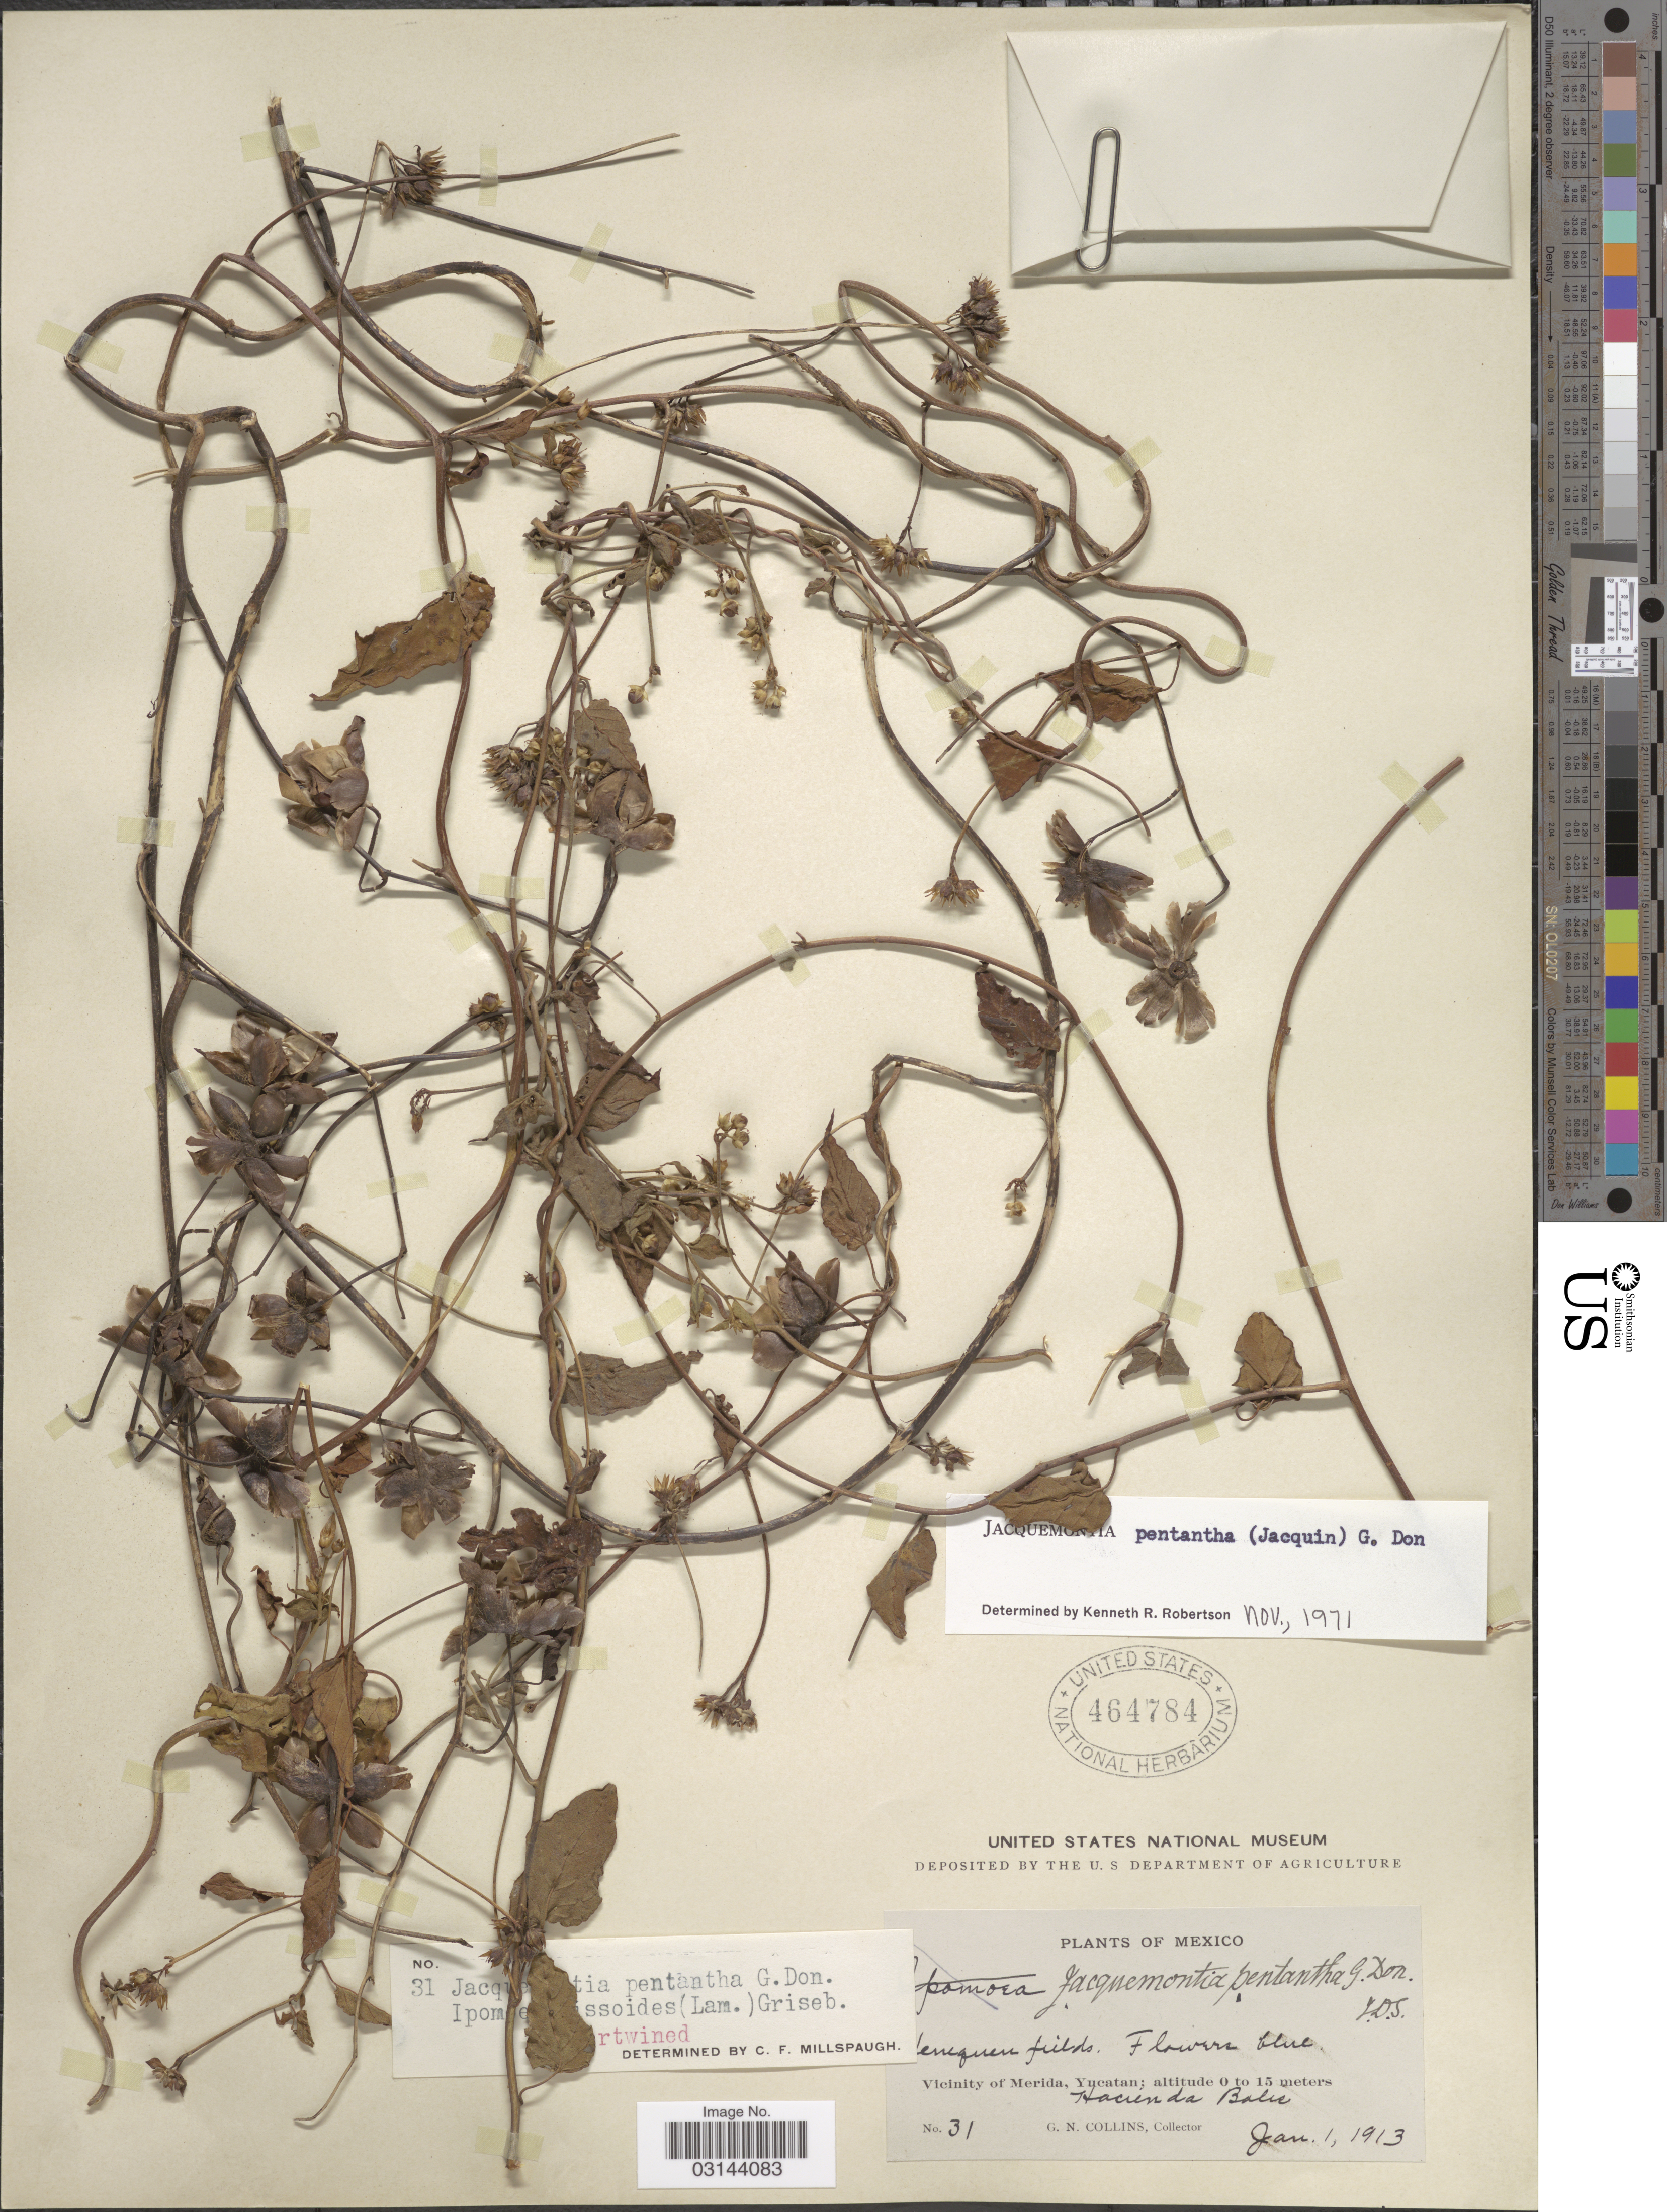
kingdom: Plantae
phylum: Tracheophyta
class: Magnoliopsida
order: Solanales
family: Convolvulaceae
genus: Jacquemontia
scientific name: Jacquemontia pentanthos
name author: (Jacq.) G. Don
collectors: G. Collins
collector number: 31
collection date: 1913-01-01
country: Mexico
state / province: Yucatán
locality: Vicinity of Merida, Yucatan, Hacienda Balis [interpreted].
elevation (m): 0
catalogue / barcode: US 464784